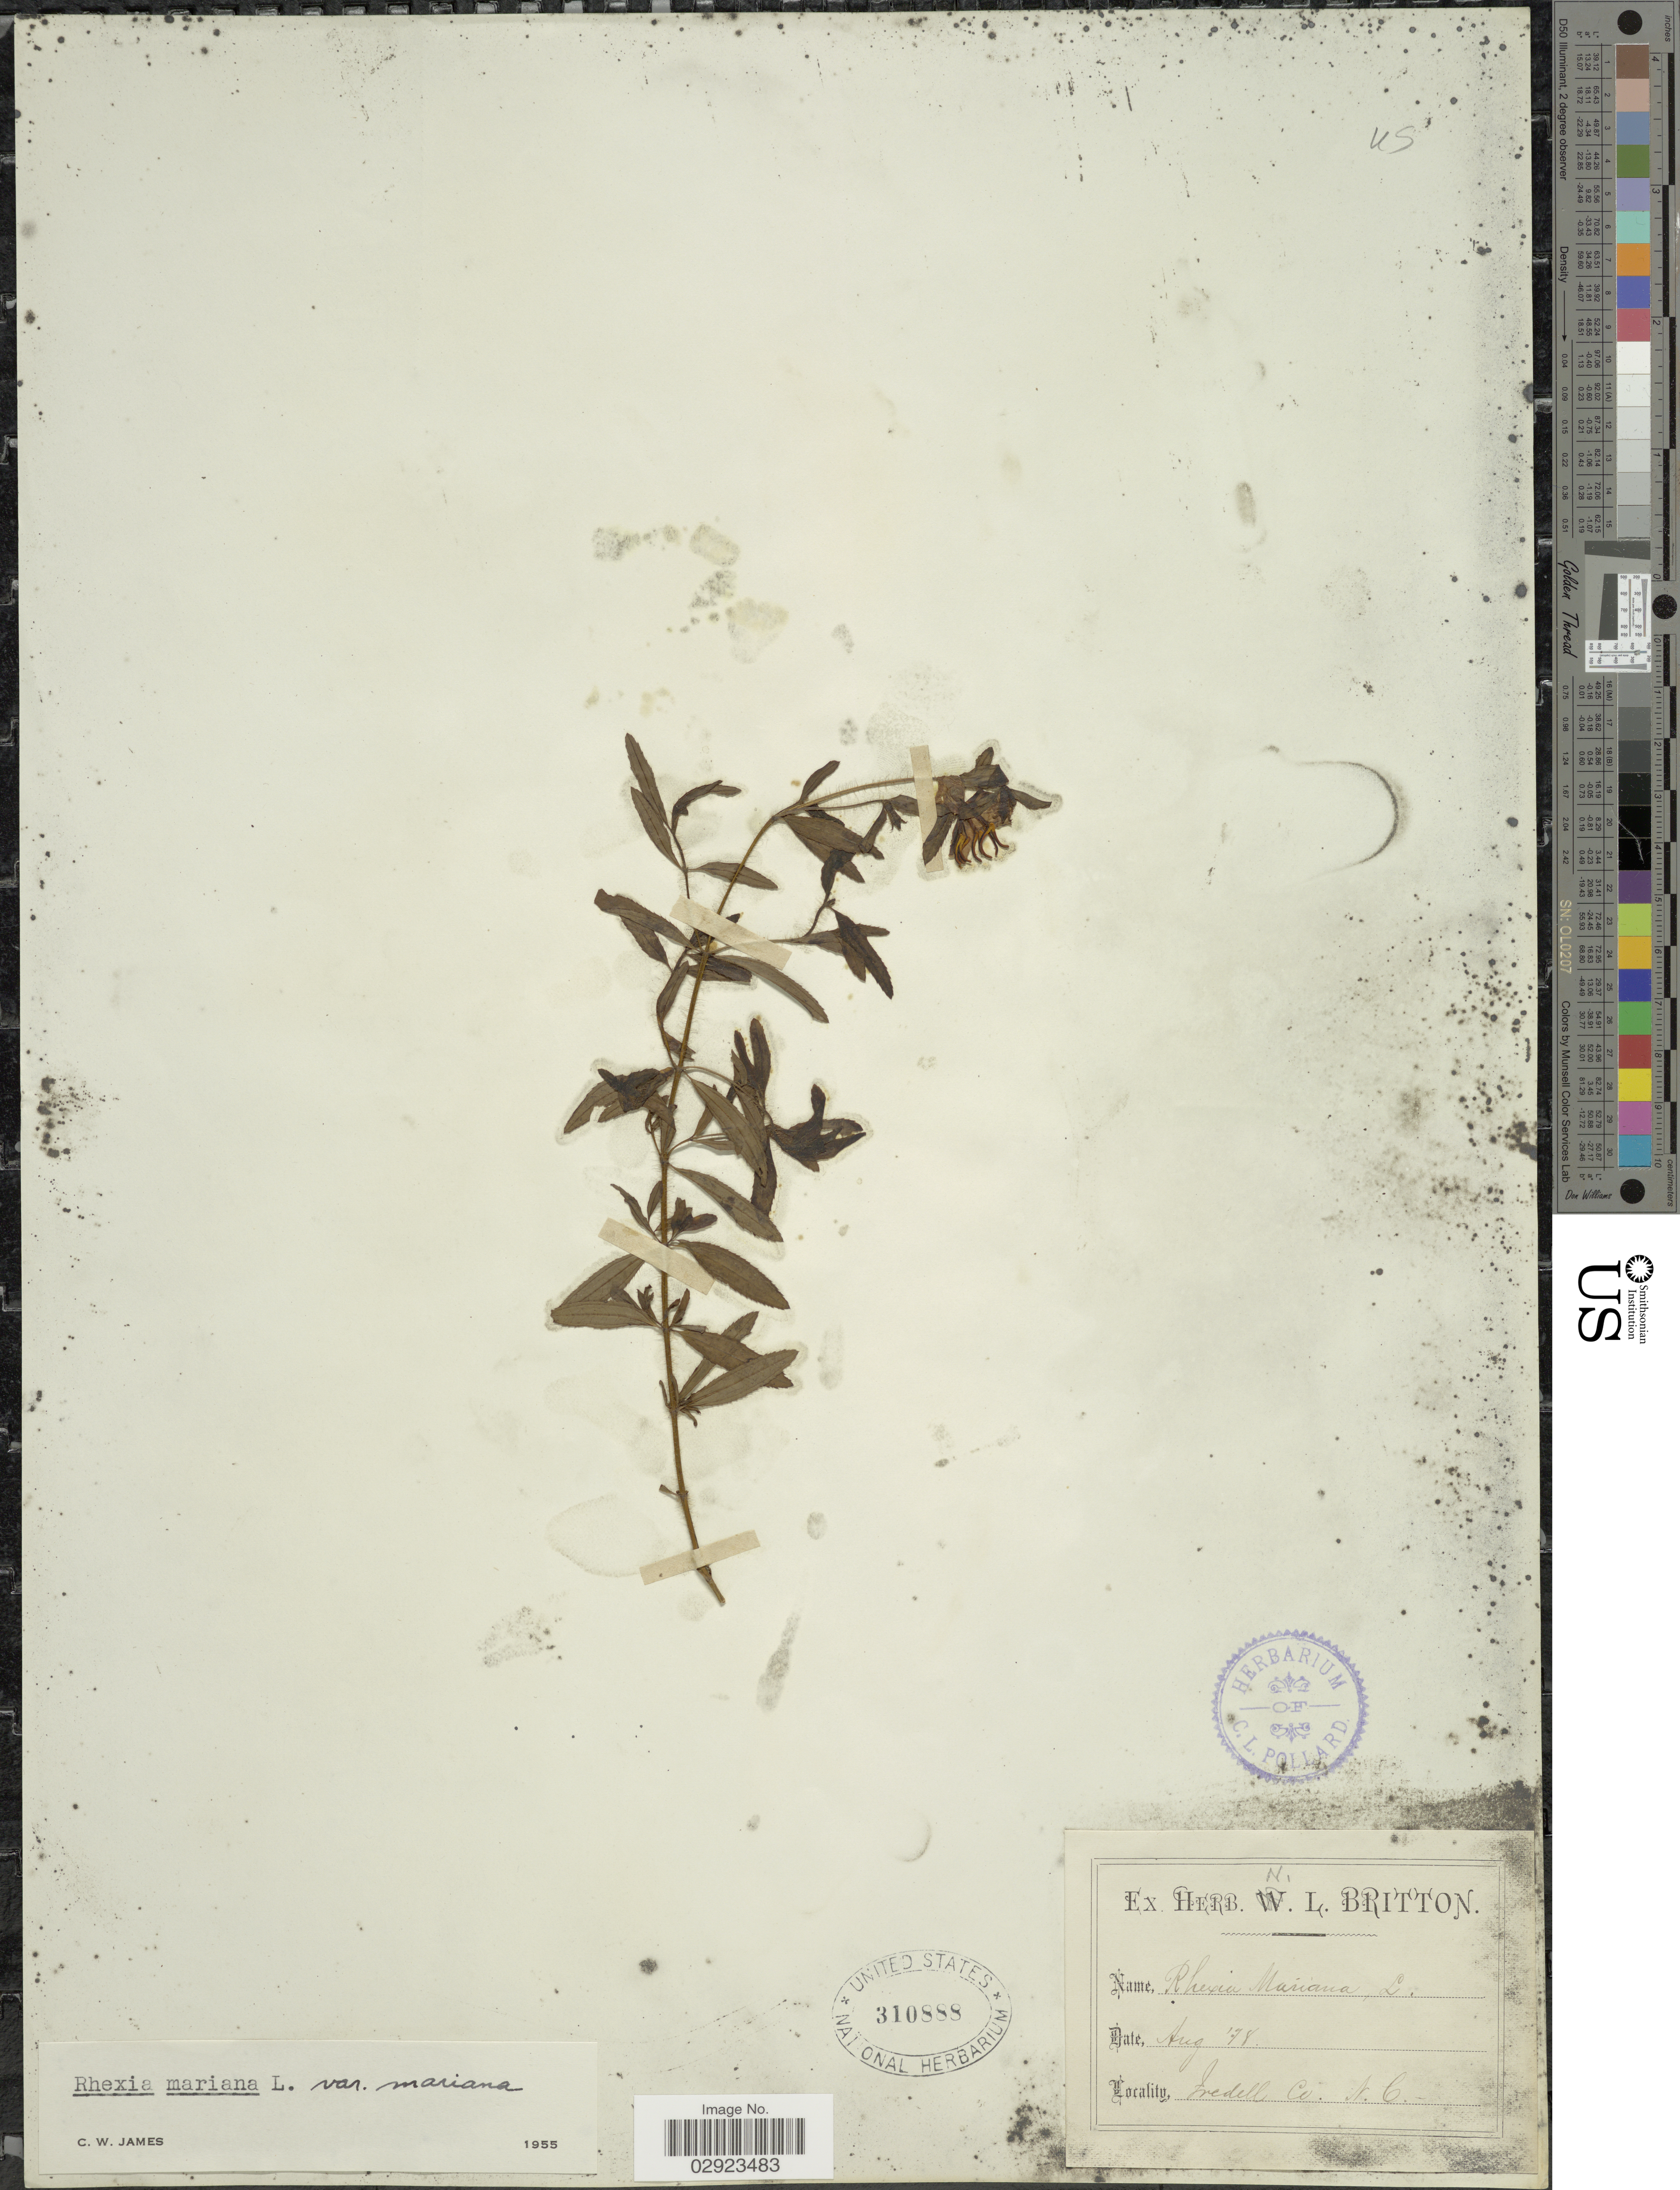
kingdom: Plantae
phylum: Tracheophyta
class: Magnoliopsida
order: Myrtales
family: Melastomataceae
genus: Rhexia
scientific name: Rhexia mariana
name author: L.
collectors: Ex herb. N. L. Britton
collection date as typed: Transcribed d/m/y: /8/78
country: United States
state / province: North Carolina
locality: Iredell Co.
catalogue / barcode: US 310888